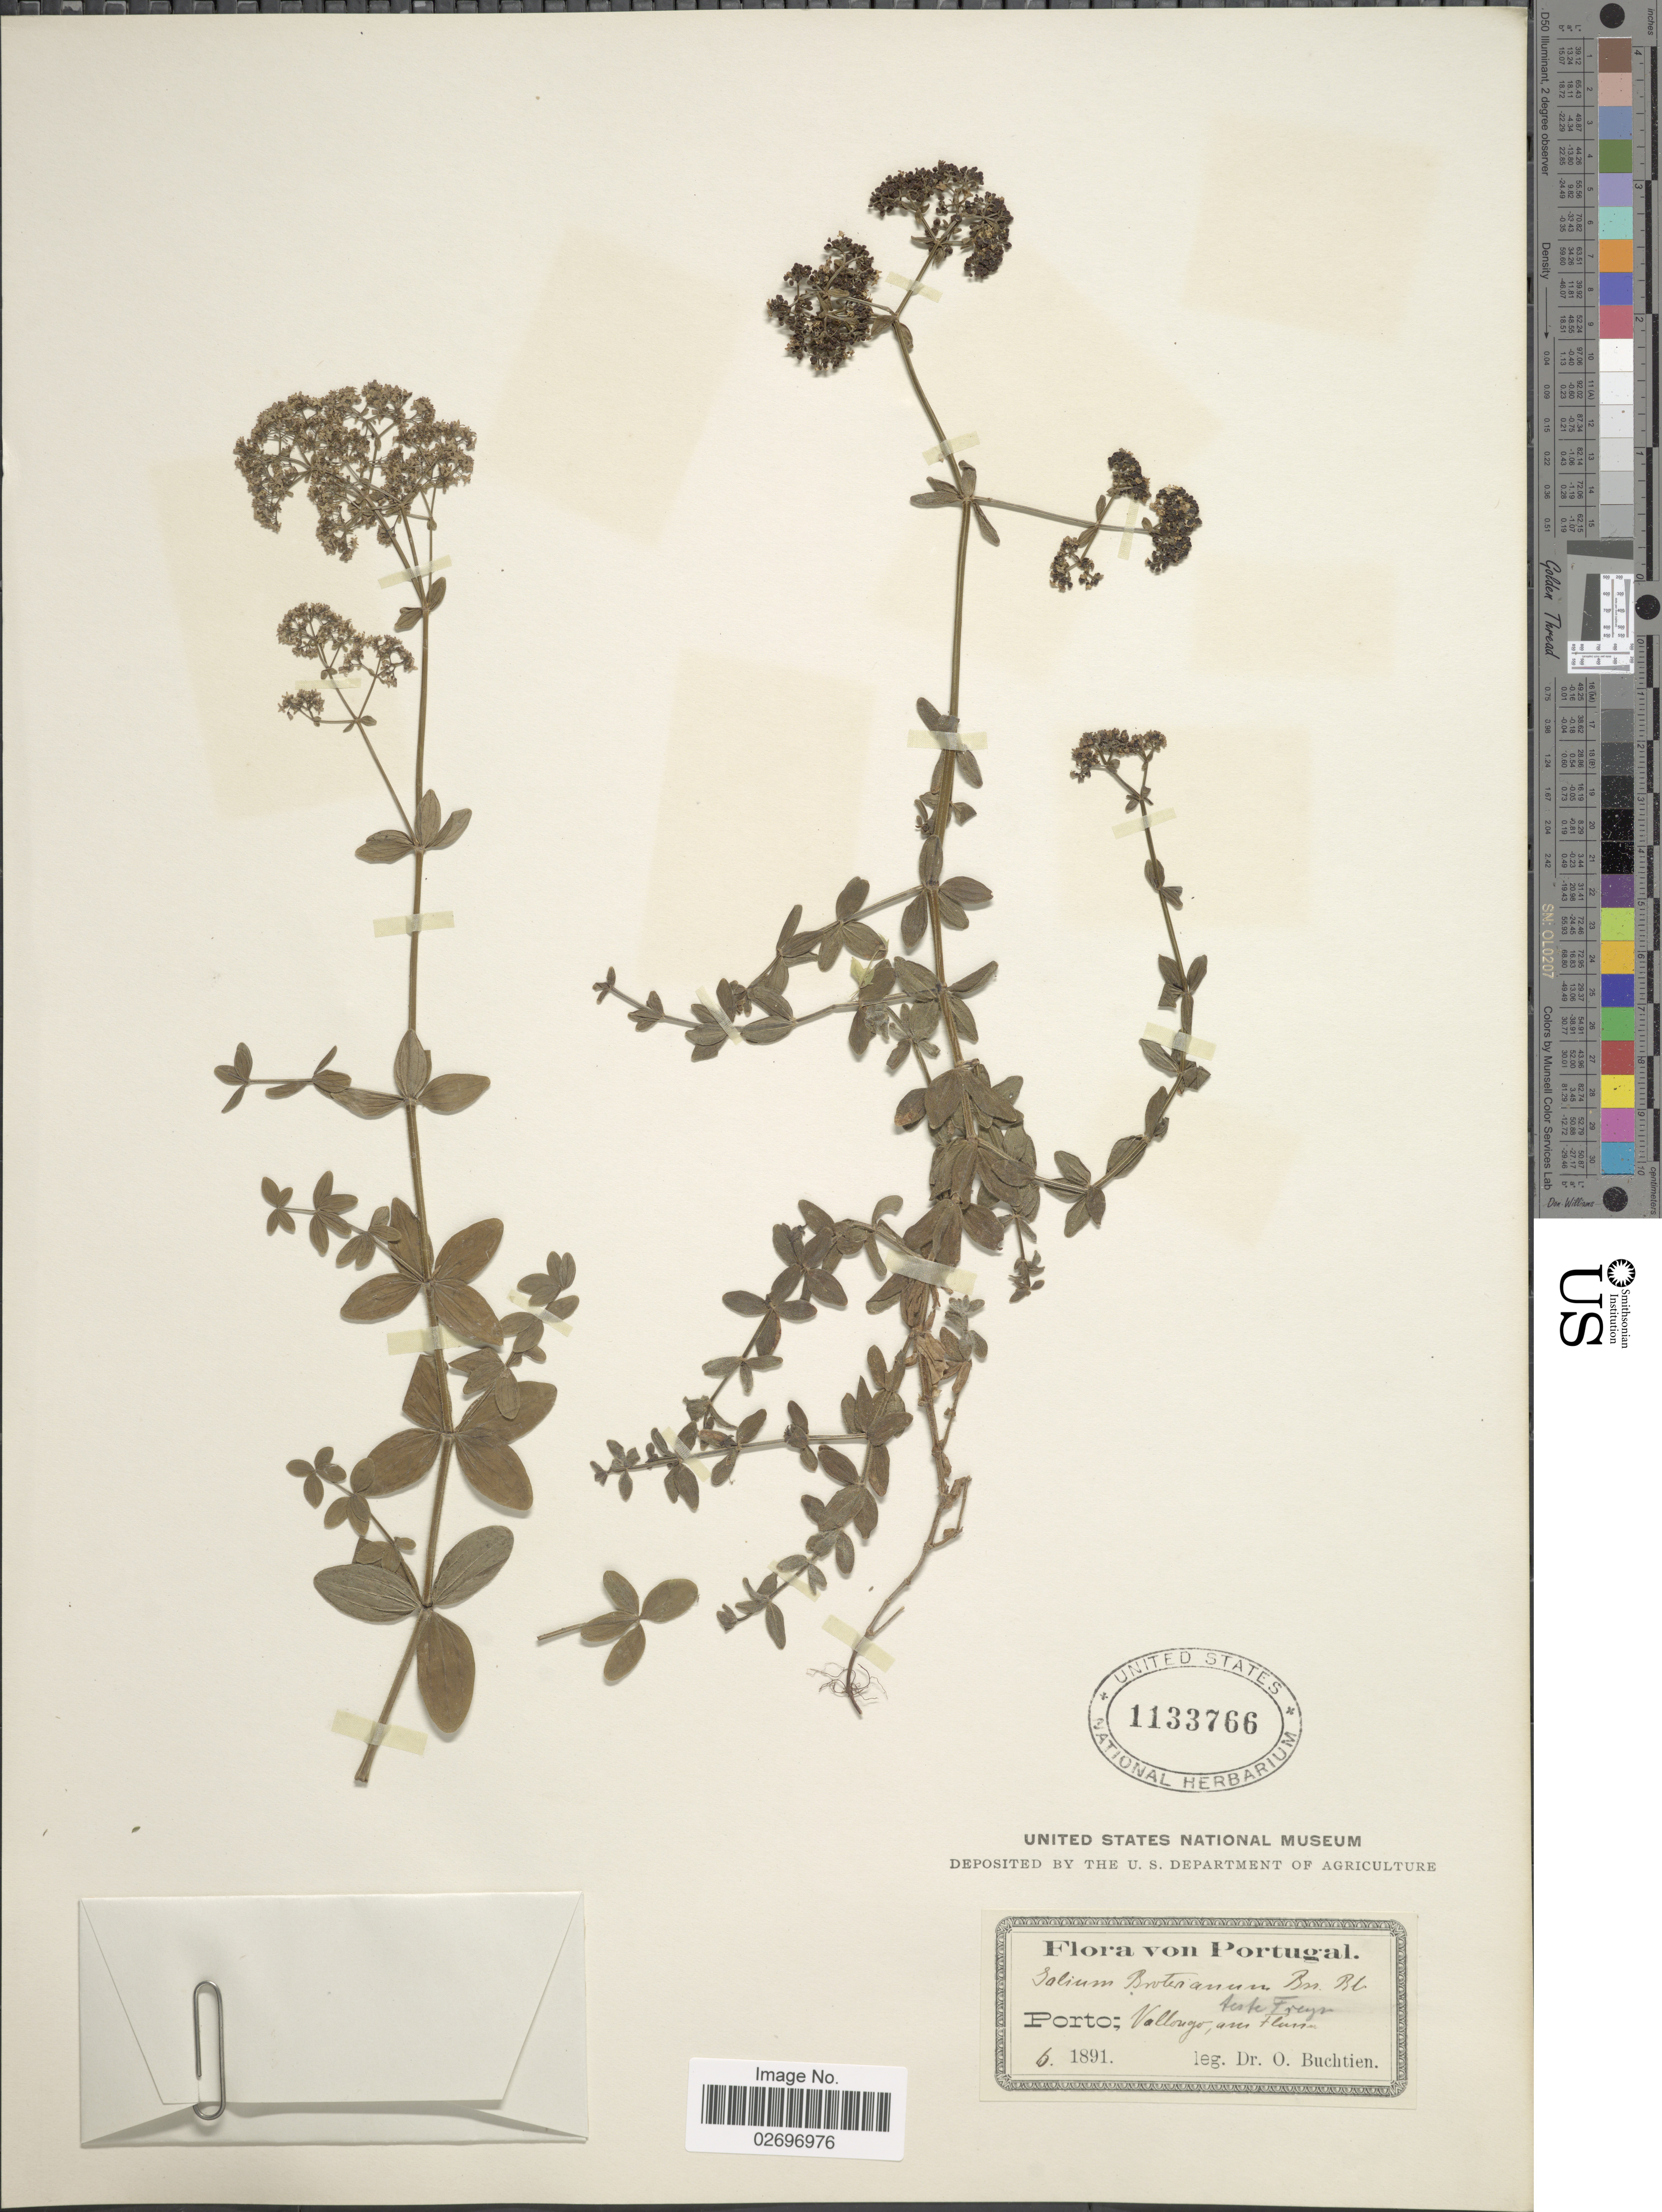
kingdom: Plantae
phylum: Tracheophyta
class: Magnoliopsida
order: Gentianales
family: Rubiaceae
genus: Galium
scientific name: Galium broterianum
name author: Boiss. & Reut.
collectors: O. Buchtien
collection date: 1891-06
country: Portugal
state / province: Porto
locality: Vallongo,am Fluss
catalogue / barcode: US 1133766